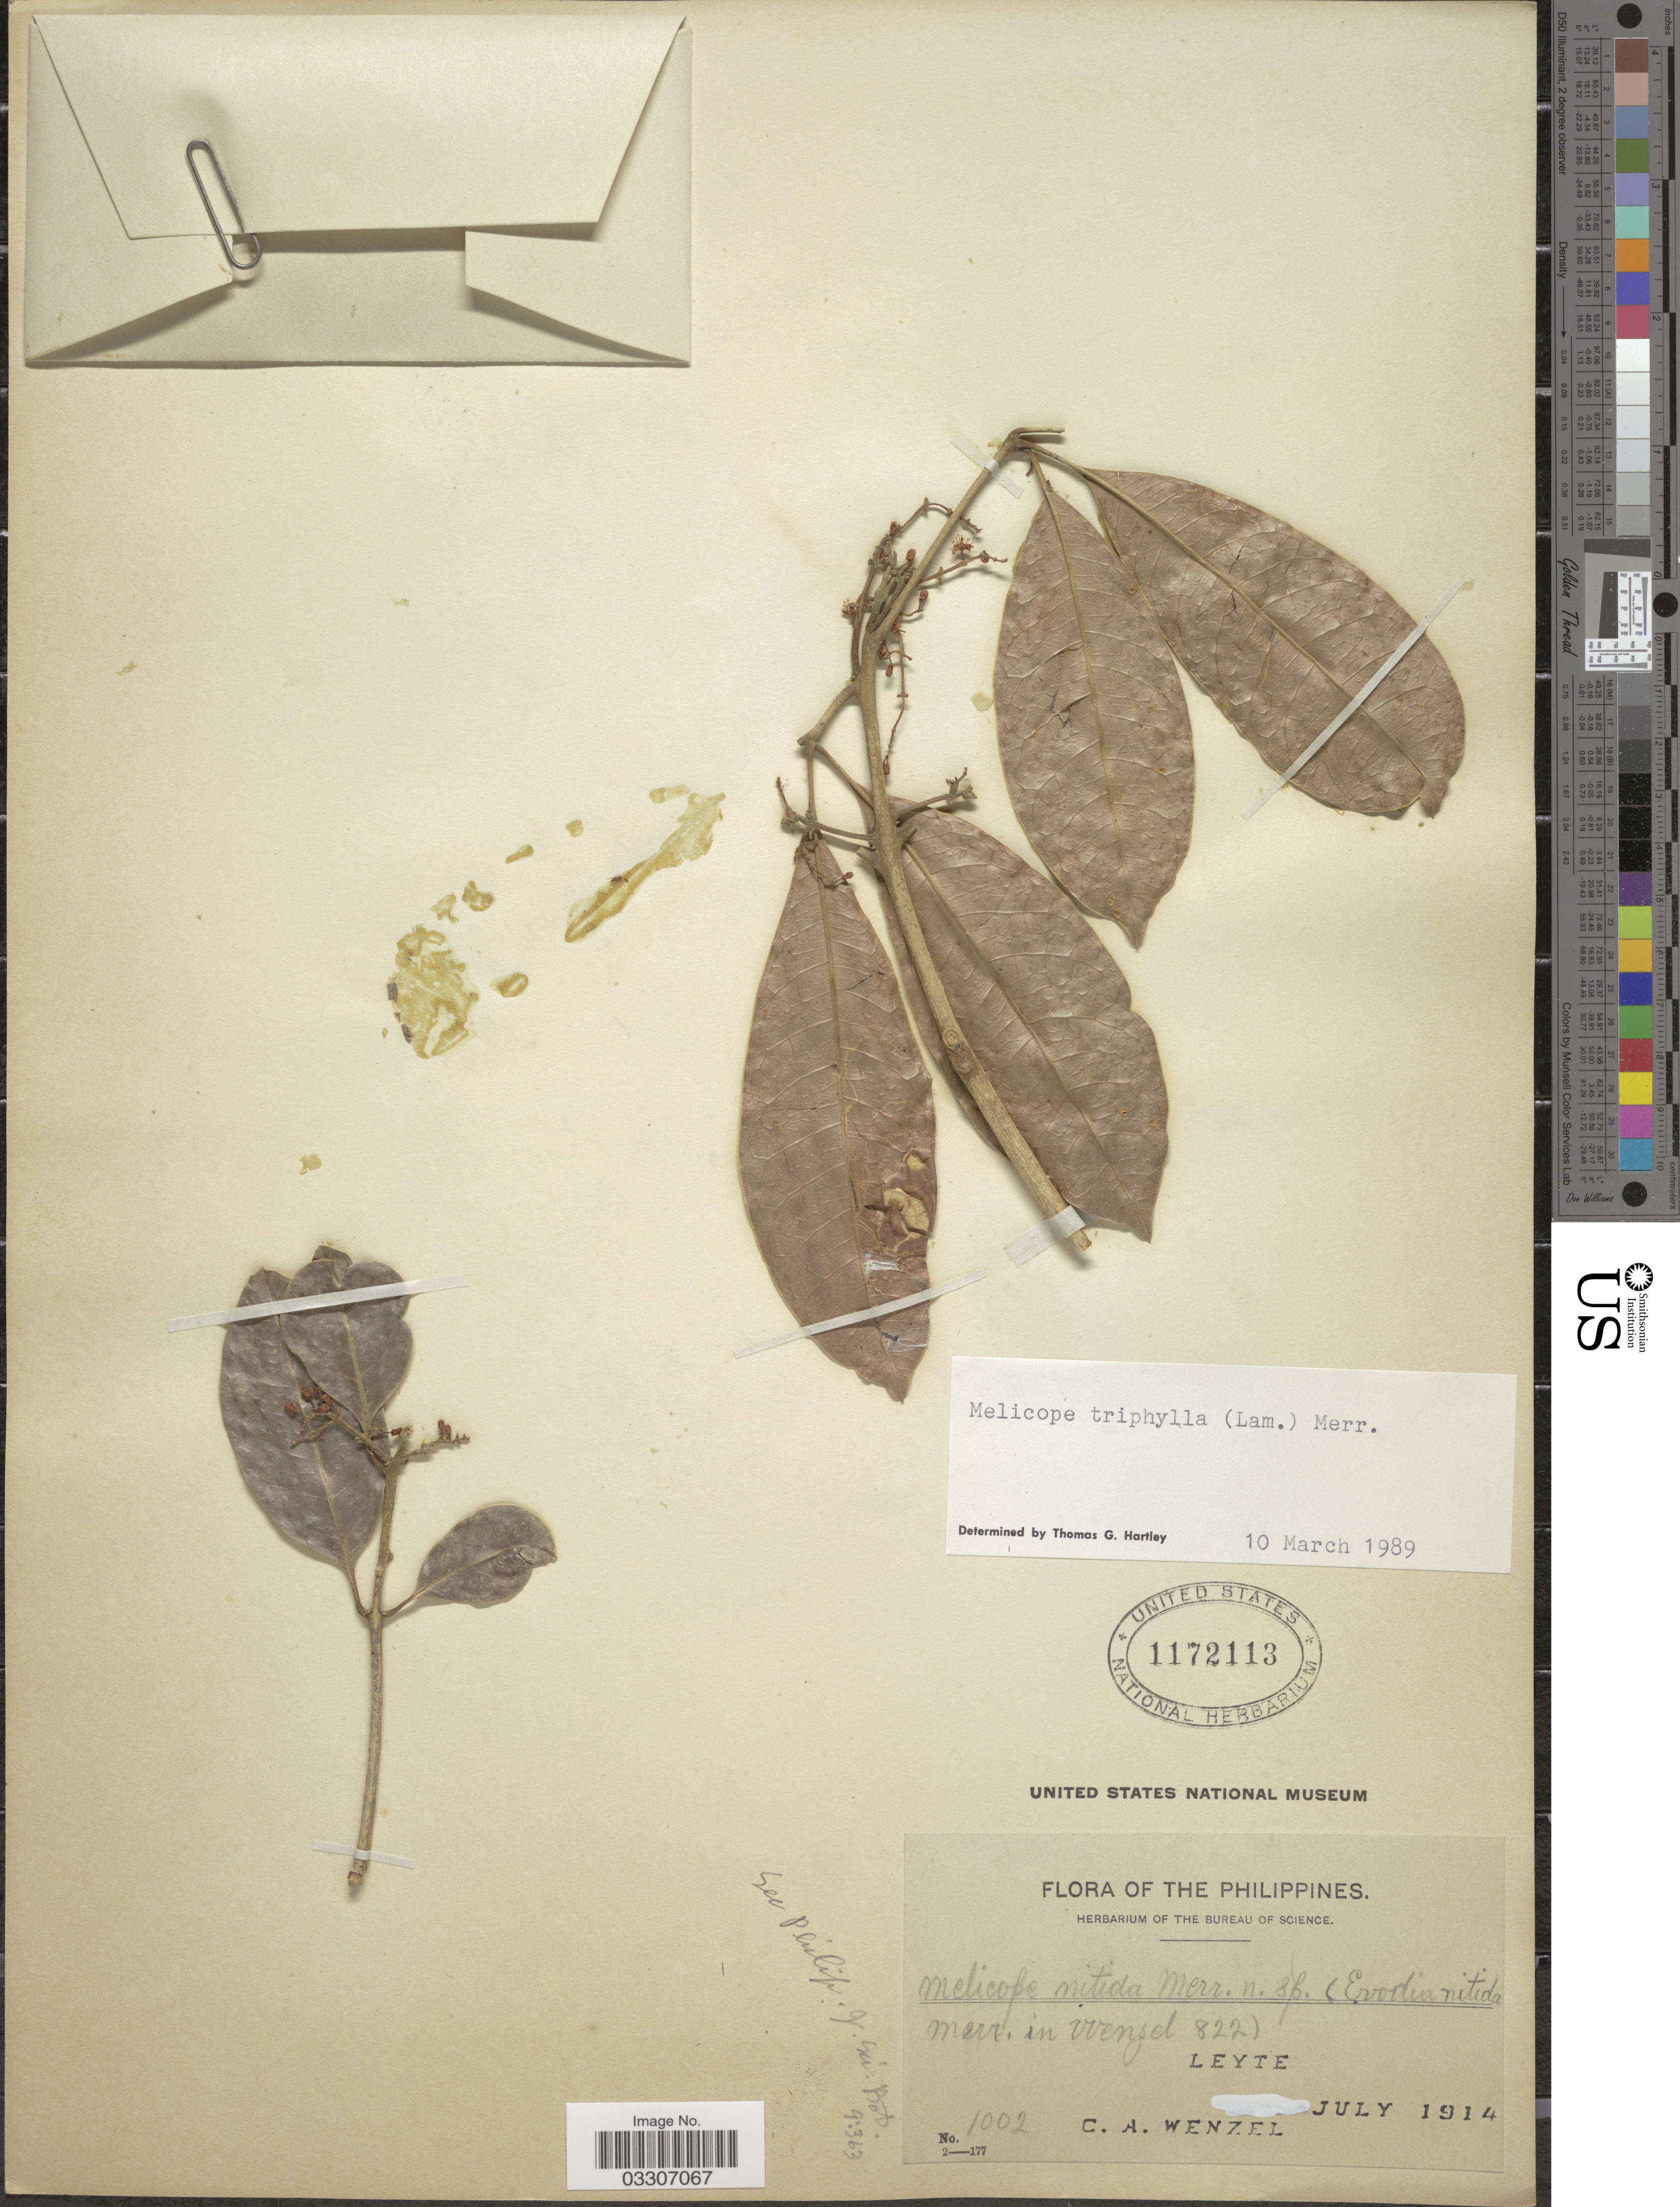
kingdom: Plantae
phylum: Tracheophyta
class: Magnoliopsida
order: Sapindales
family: Rutaceae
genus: Melicope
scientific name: Melicope triphylla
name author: (Lam.) Merr.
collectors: C. Wenzel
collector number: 1002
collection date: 1914-07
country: Philippines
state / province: Eastern Visayas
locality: Leyte.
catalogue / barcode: US 1172113